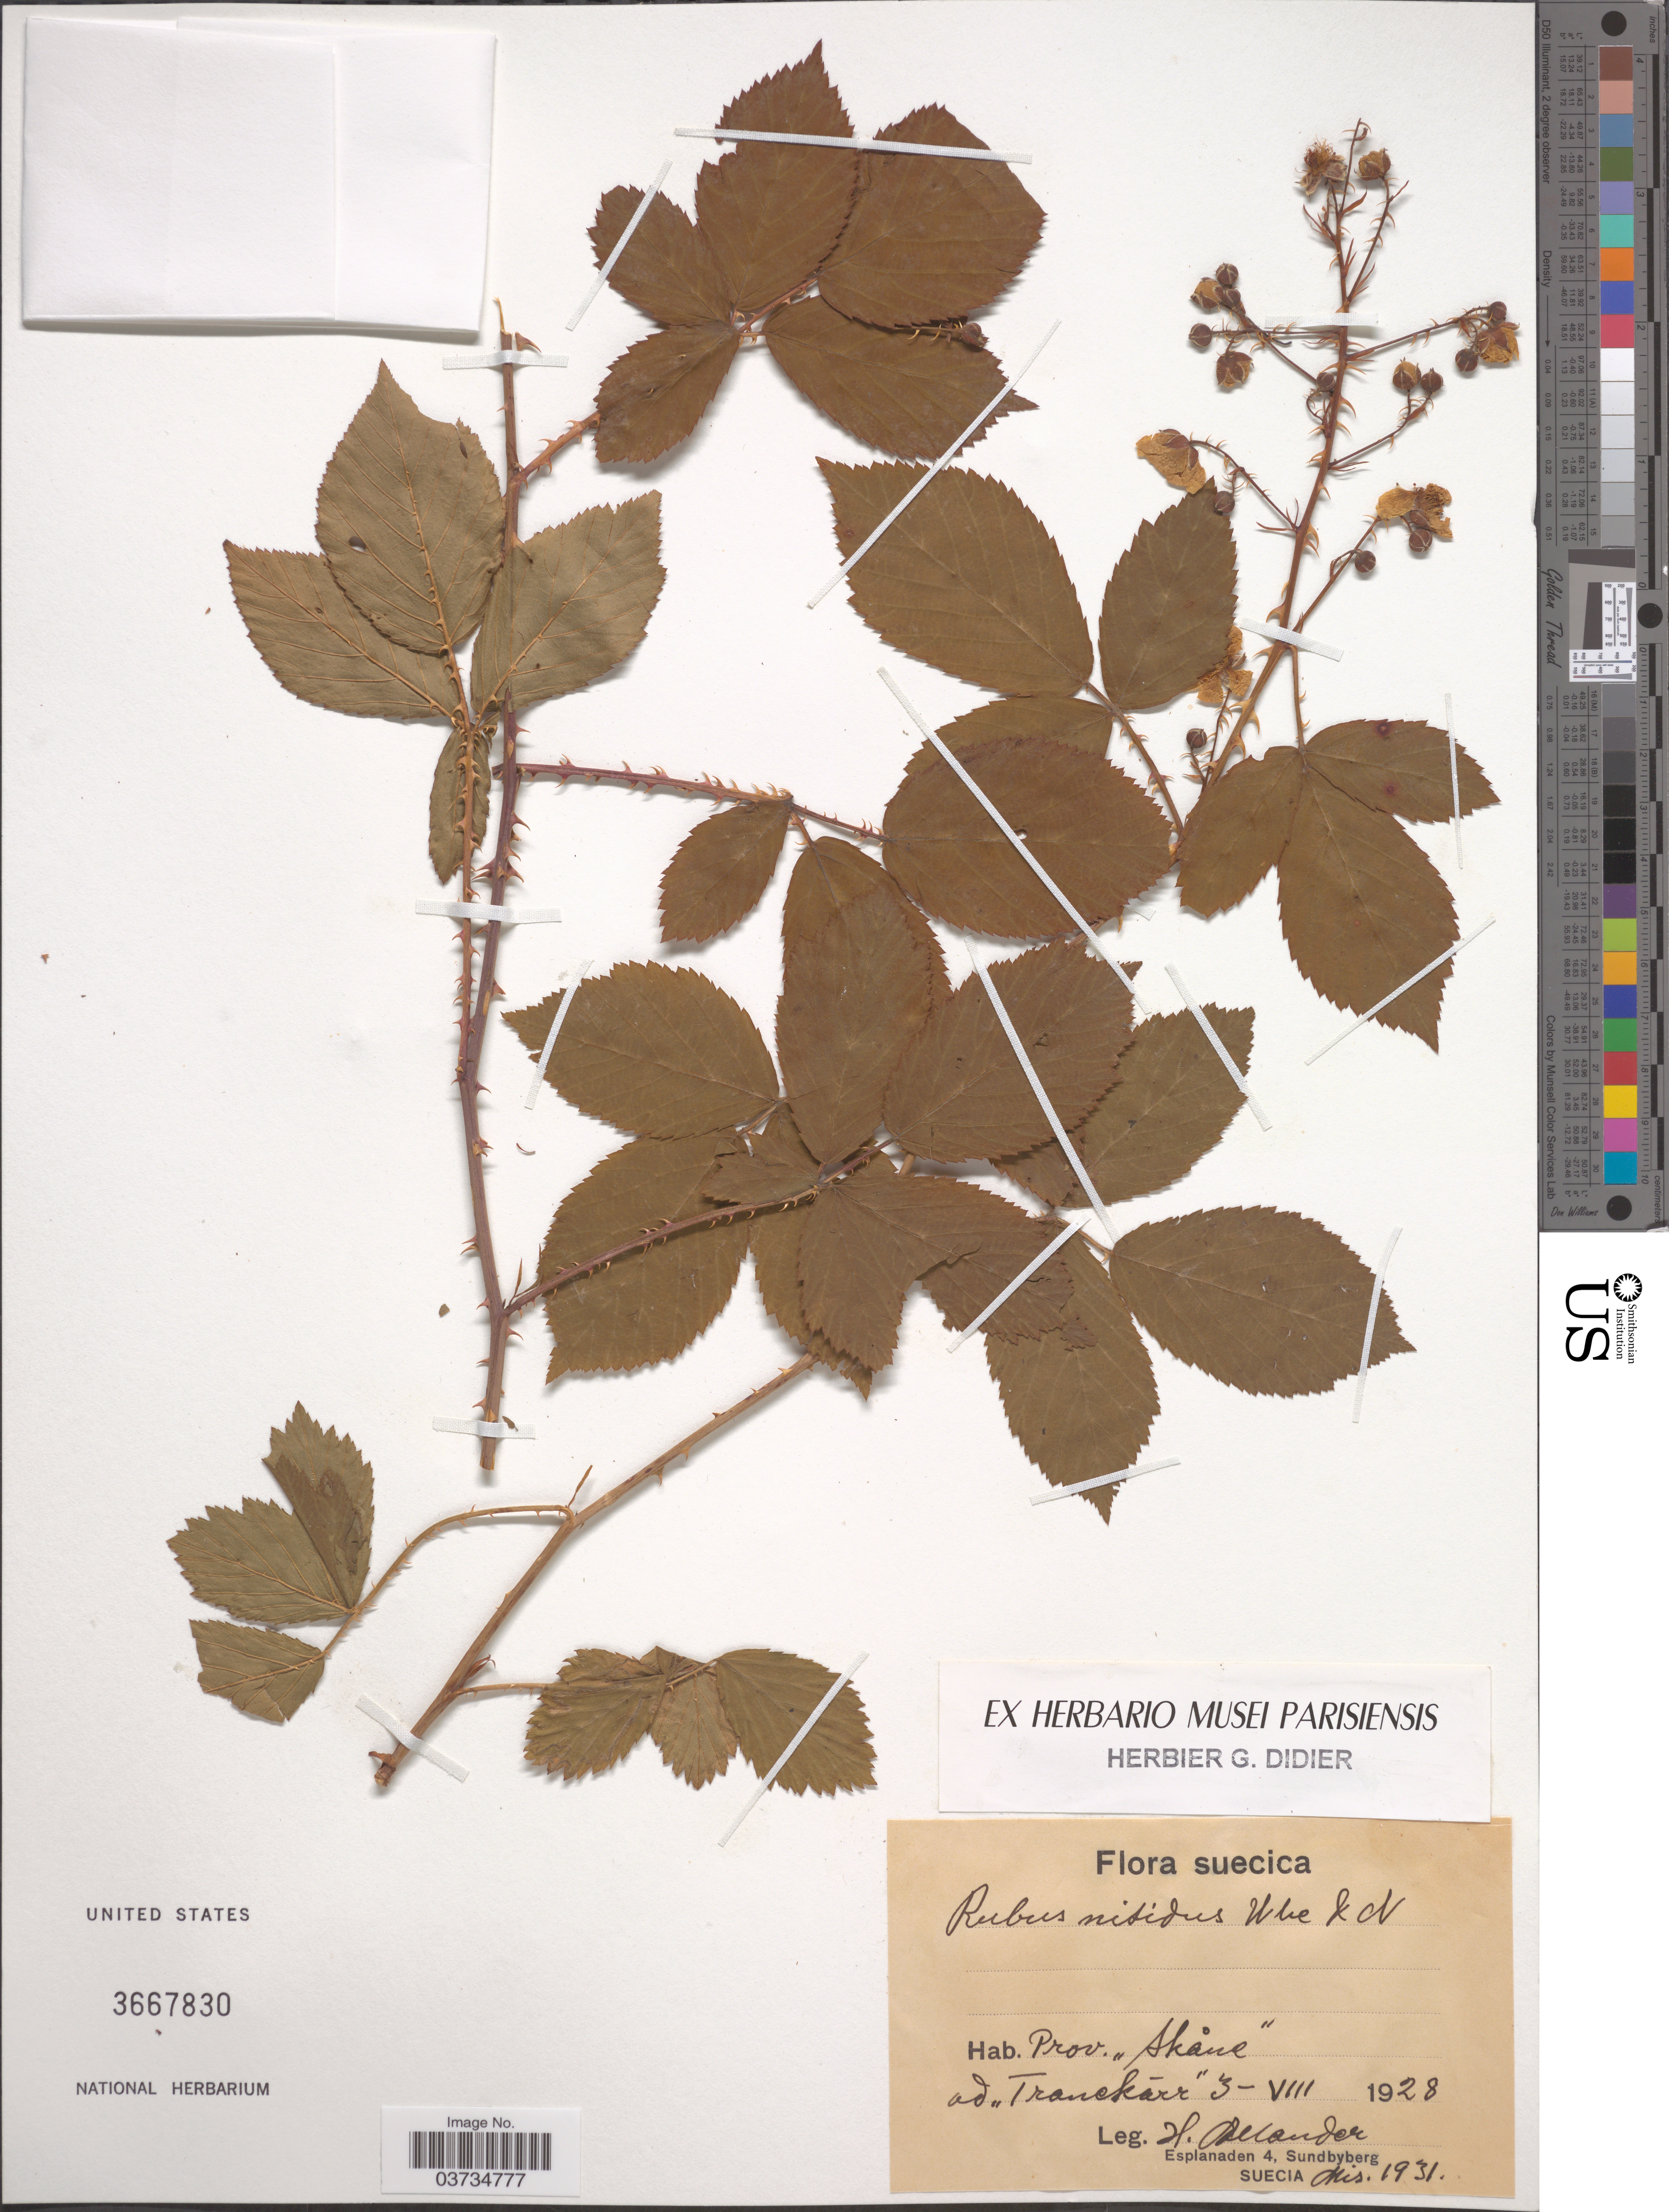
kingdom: Plantae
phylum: Tracheophyta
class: Magnoliopsida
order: Rosales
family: Rosaceae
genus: Rubus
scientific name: Rubus nitidus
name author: Weihe & Nees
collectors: H. Allander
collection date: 1928-08-03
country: Sweden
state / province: Skåne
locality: Suecica. Ad "Tranekárr".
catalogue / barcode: US 3667830